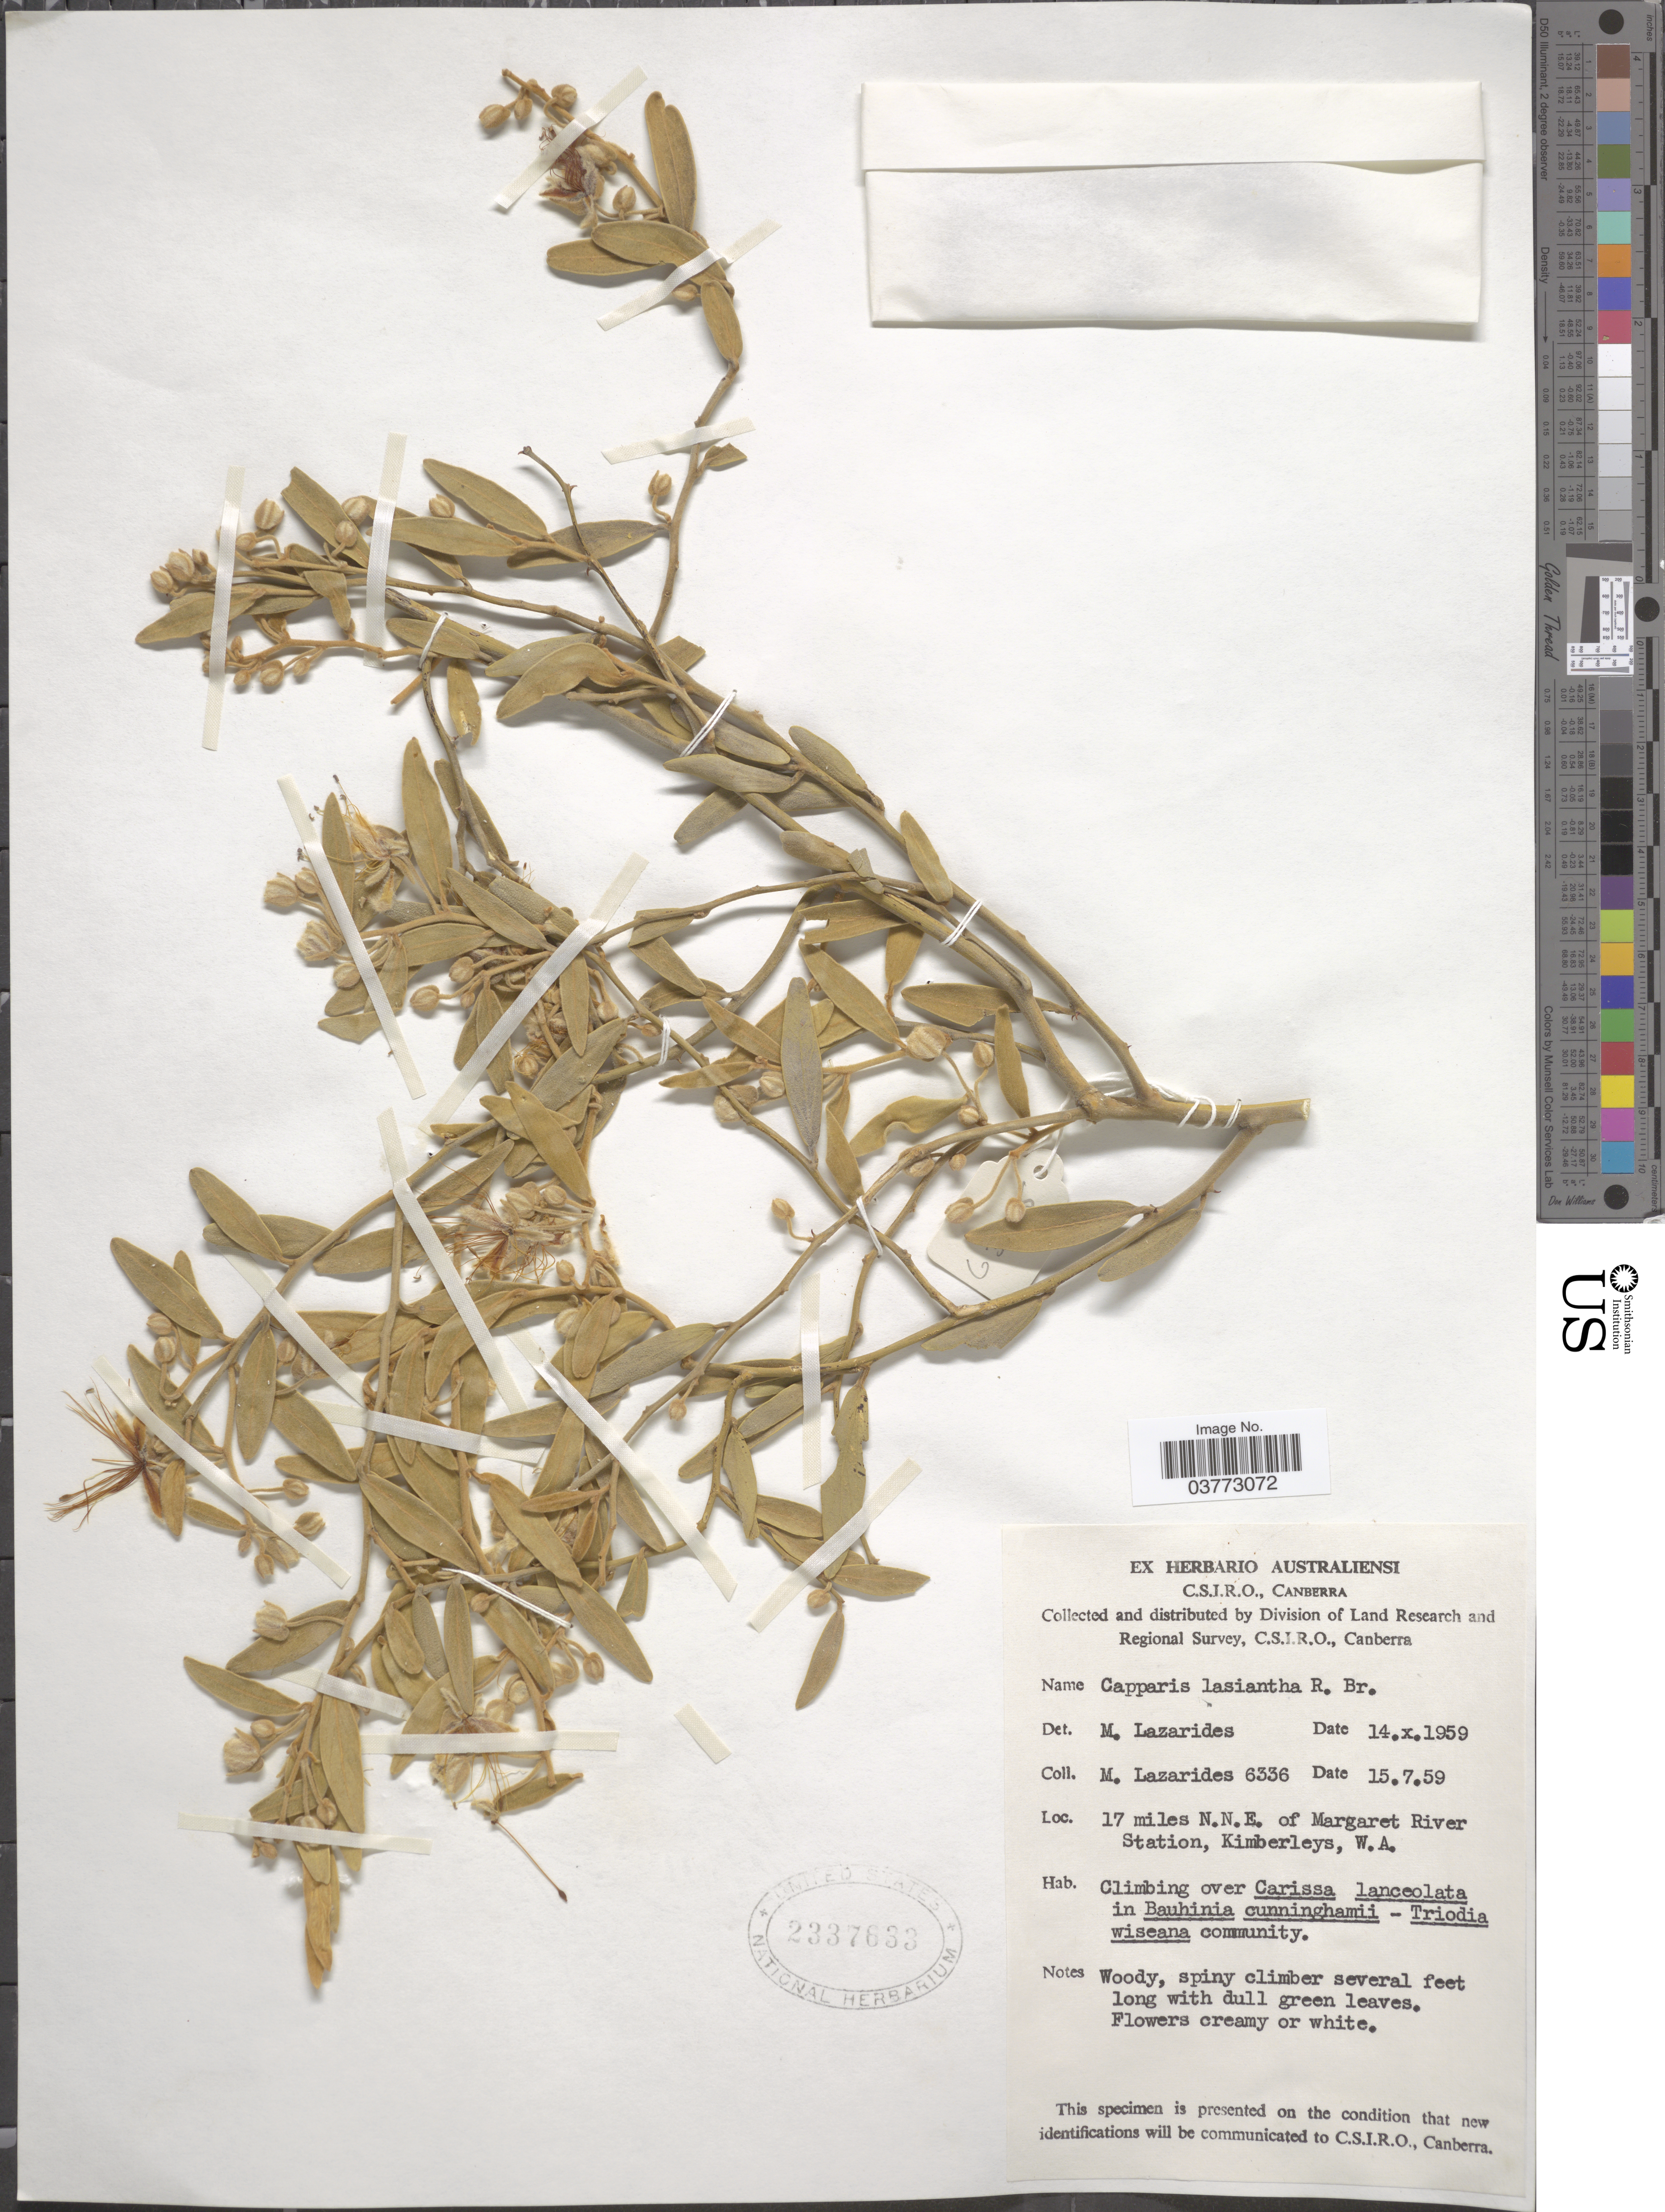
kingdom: Plantae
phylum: Tracheophyta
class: Magnoliopsida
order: Brassicales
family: Capparaceae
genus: Capparis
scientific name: Capparis lasiantha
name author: R. Br. ex DC.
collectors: M. Lazarides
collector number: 6336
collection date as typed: Transcribed d/m/y: 15/7/59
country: Australia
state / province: Western Australia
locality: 17 miles N.N.E. of Margaret River Station, Kimberleys.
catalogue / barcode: US 2337633